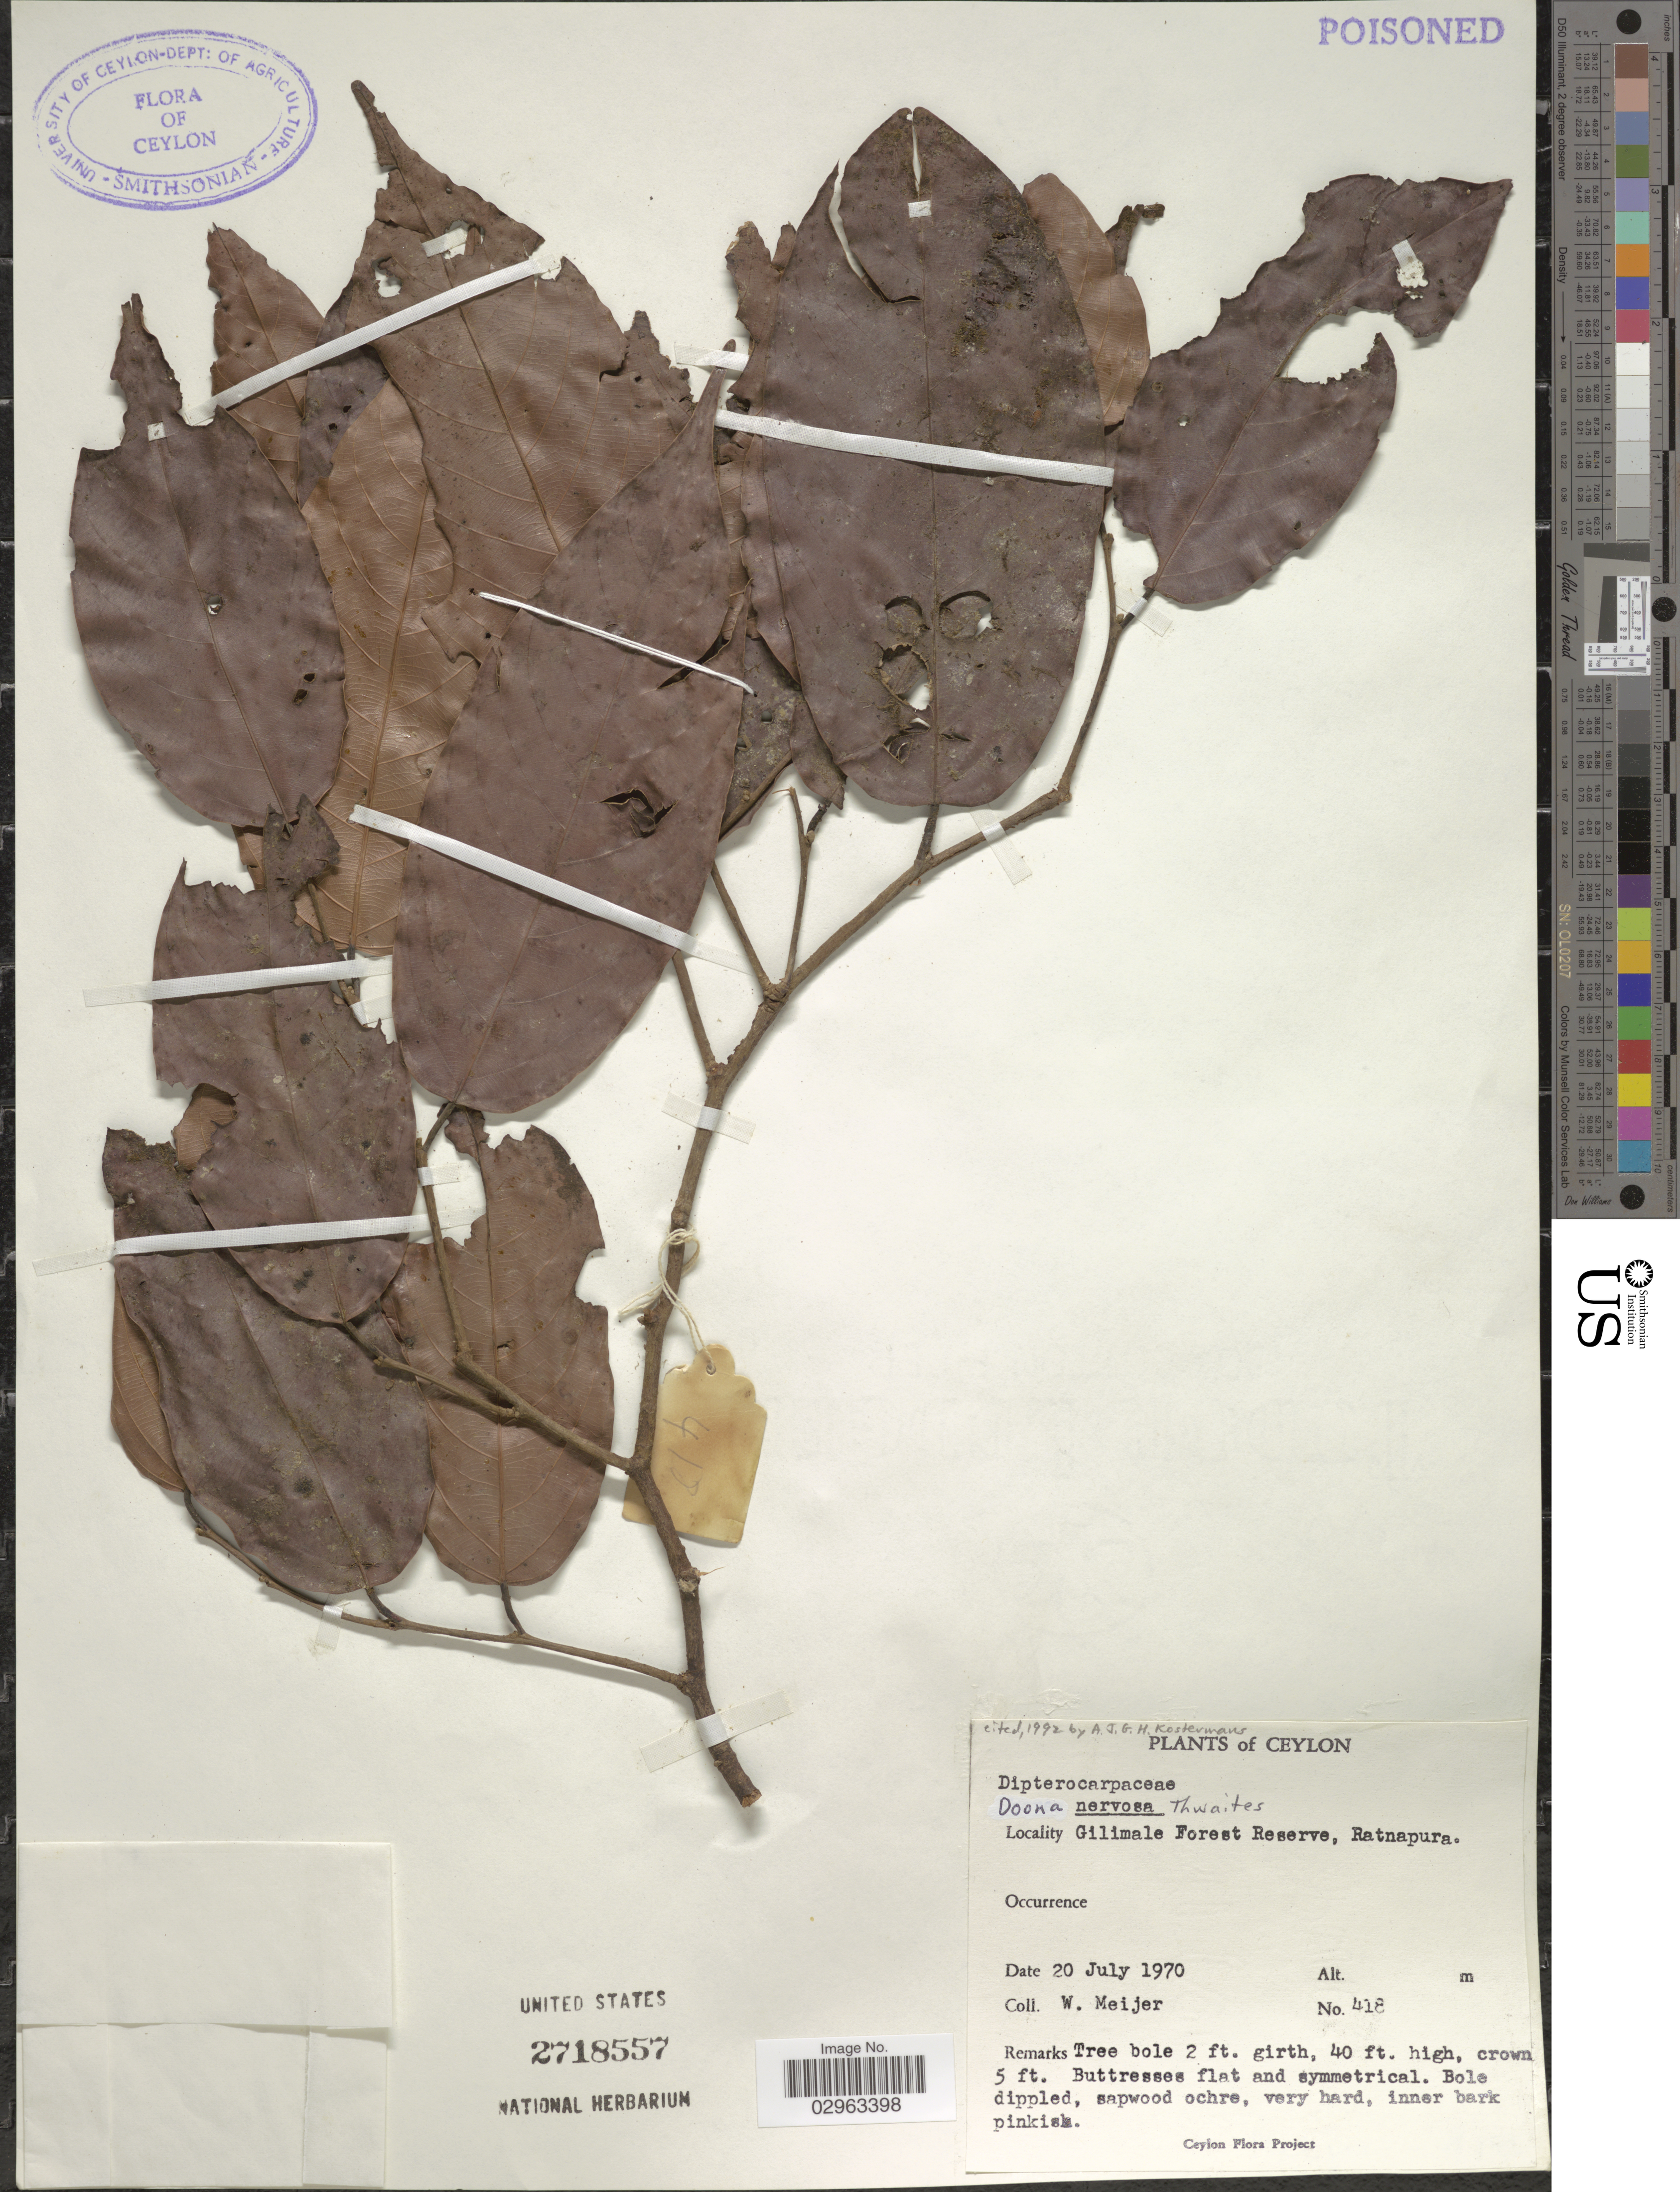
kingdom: Plantae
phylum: Tracheophyta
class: Magnoliopsida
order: Malvales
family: Dipterocarpaceae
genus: Doona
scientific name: Doona nervosa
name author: Thwaites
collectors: W. Meijer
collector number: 418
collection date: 1970-07-20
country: Sri Lanka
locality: Ceylon. Gilimale Forest Reserve, Ratnapura.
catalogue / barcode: US 2718557